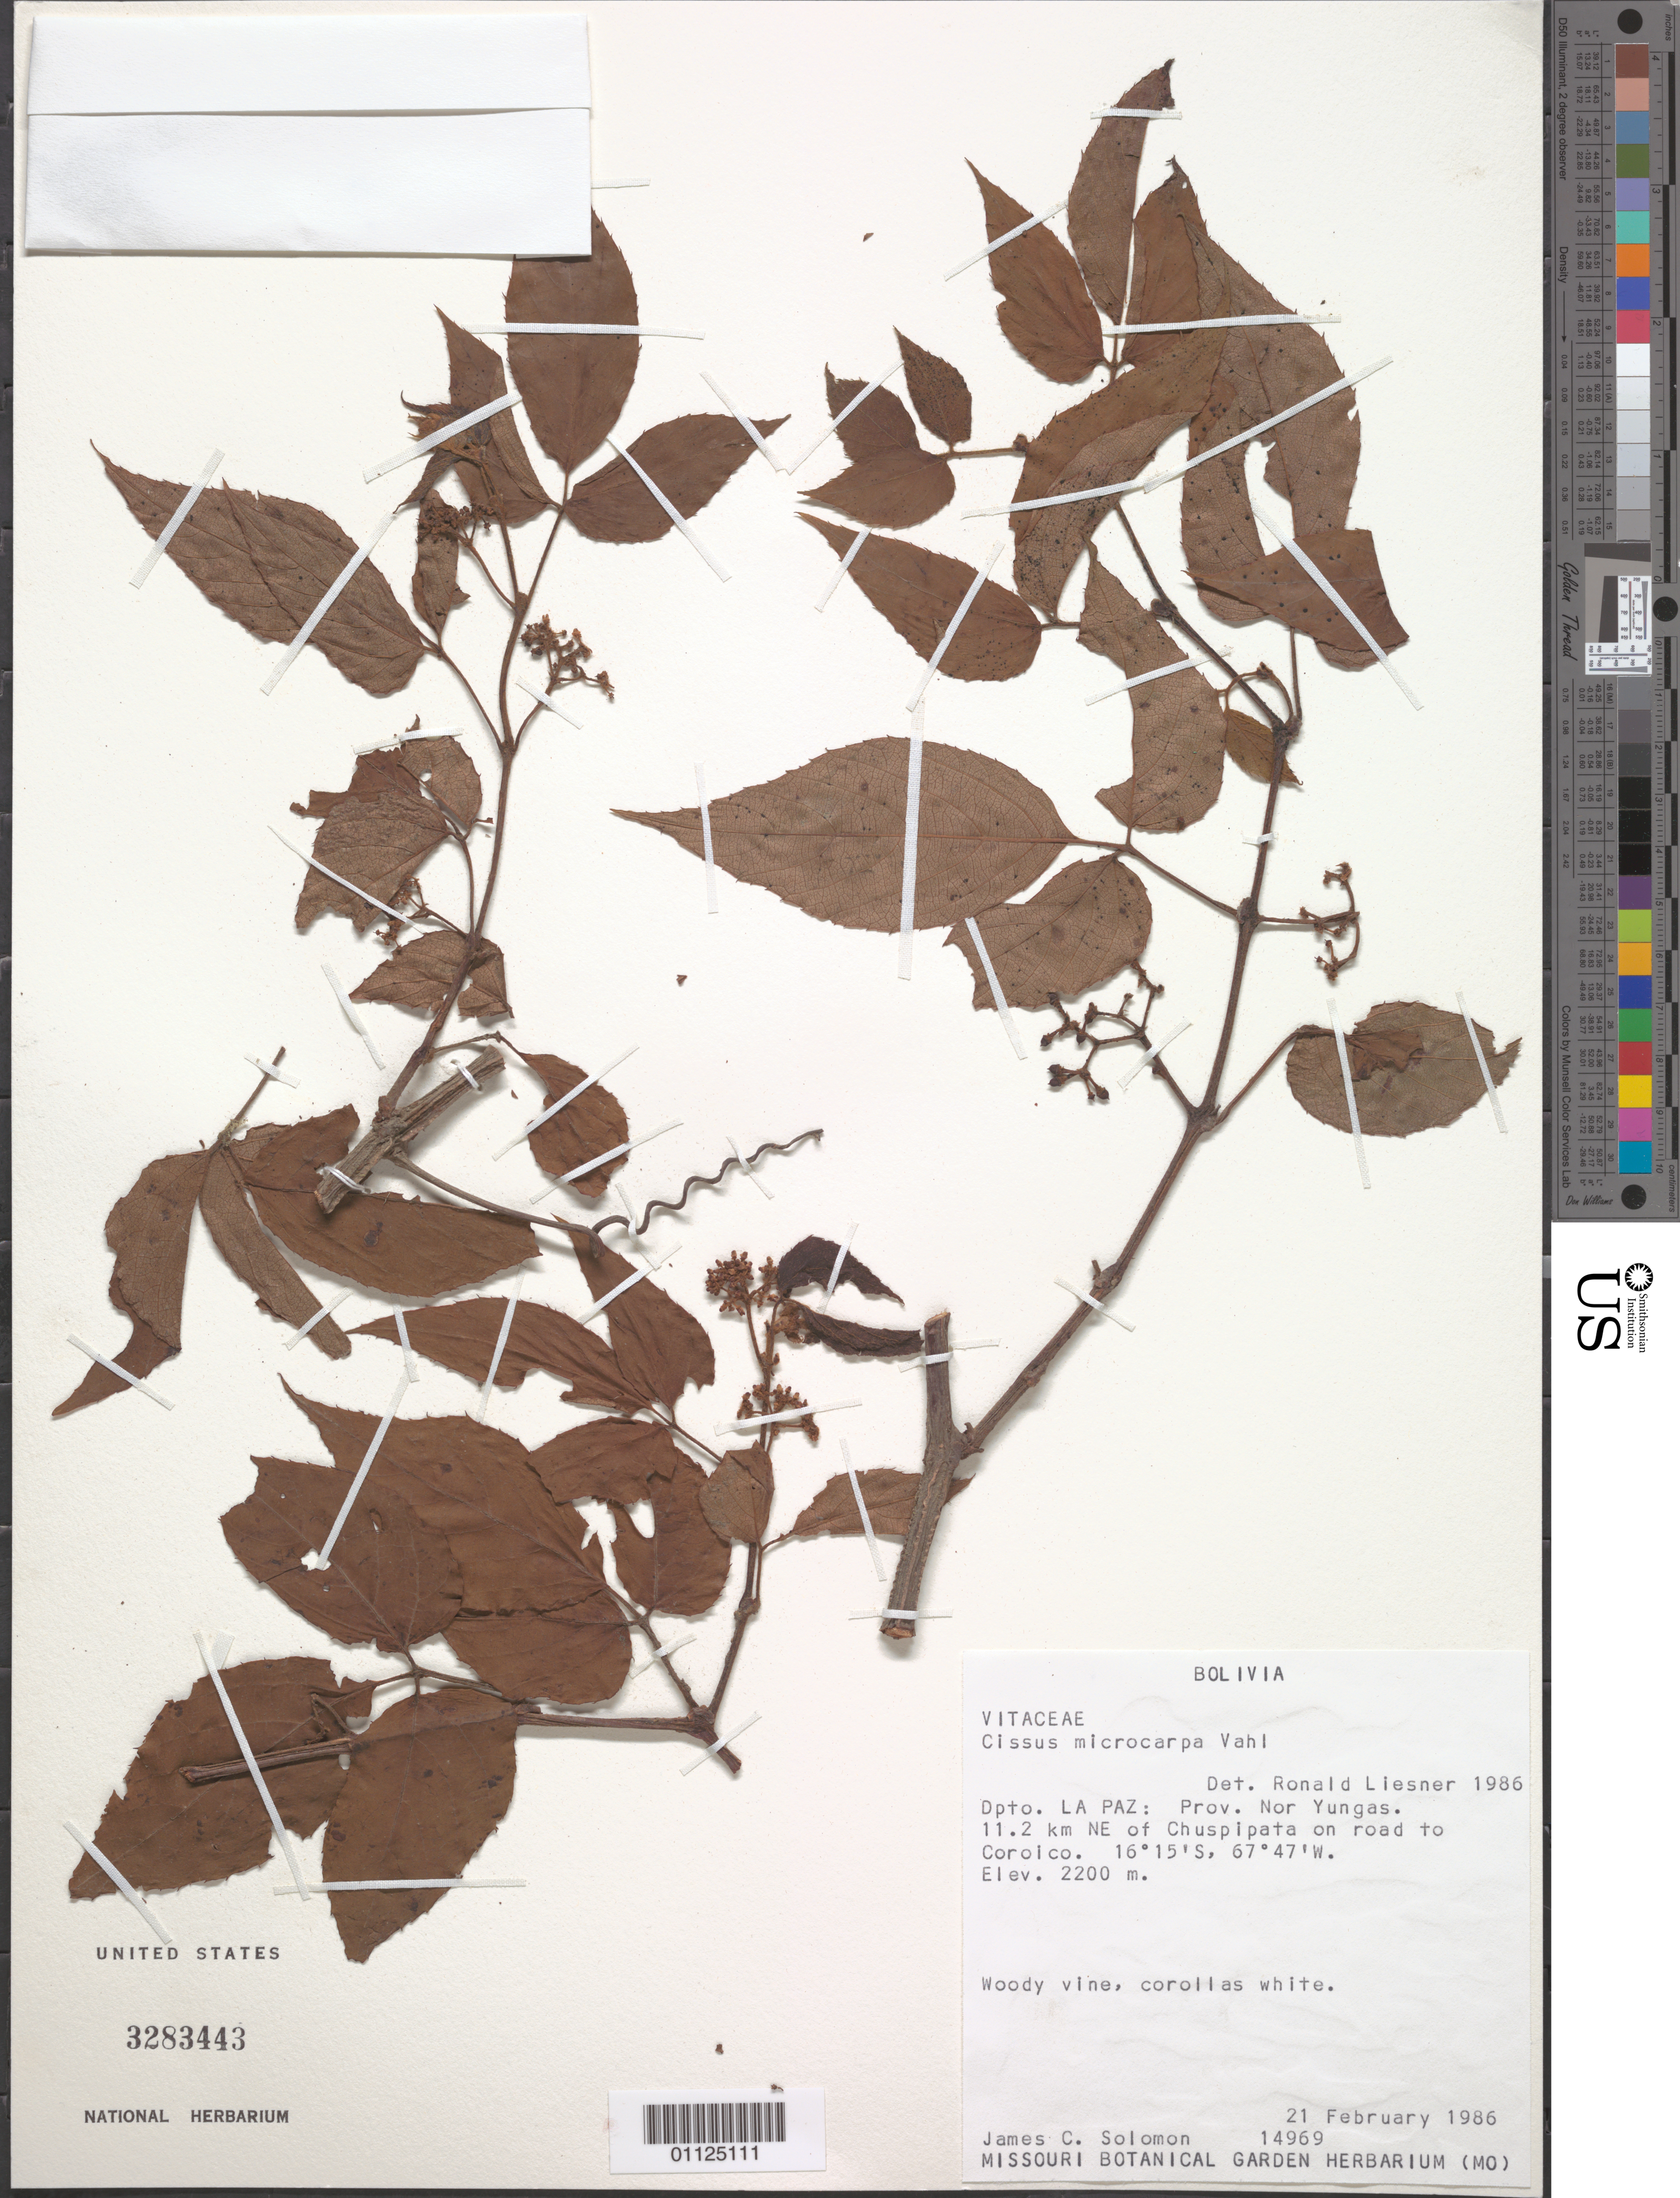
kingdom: Plantae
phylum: Tracheophyta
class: Magnoliopsida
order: Vitales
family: Vitaceae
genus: Cissus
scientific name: Cissus microcarpa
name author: Vahl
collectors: J. C. Solomon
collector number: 14969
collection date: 1986-02-21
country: Bolivia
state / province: La Páz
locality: Prov. N Yungas. 11.2 km NE of Chuspipata on road to Coroico.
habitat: Woody vine.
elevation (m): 2200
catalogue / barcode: US 3283443